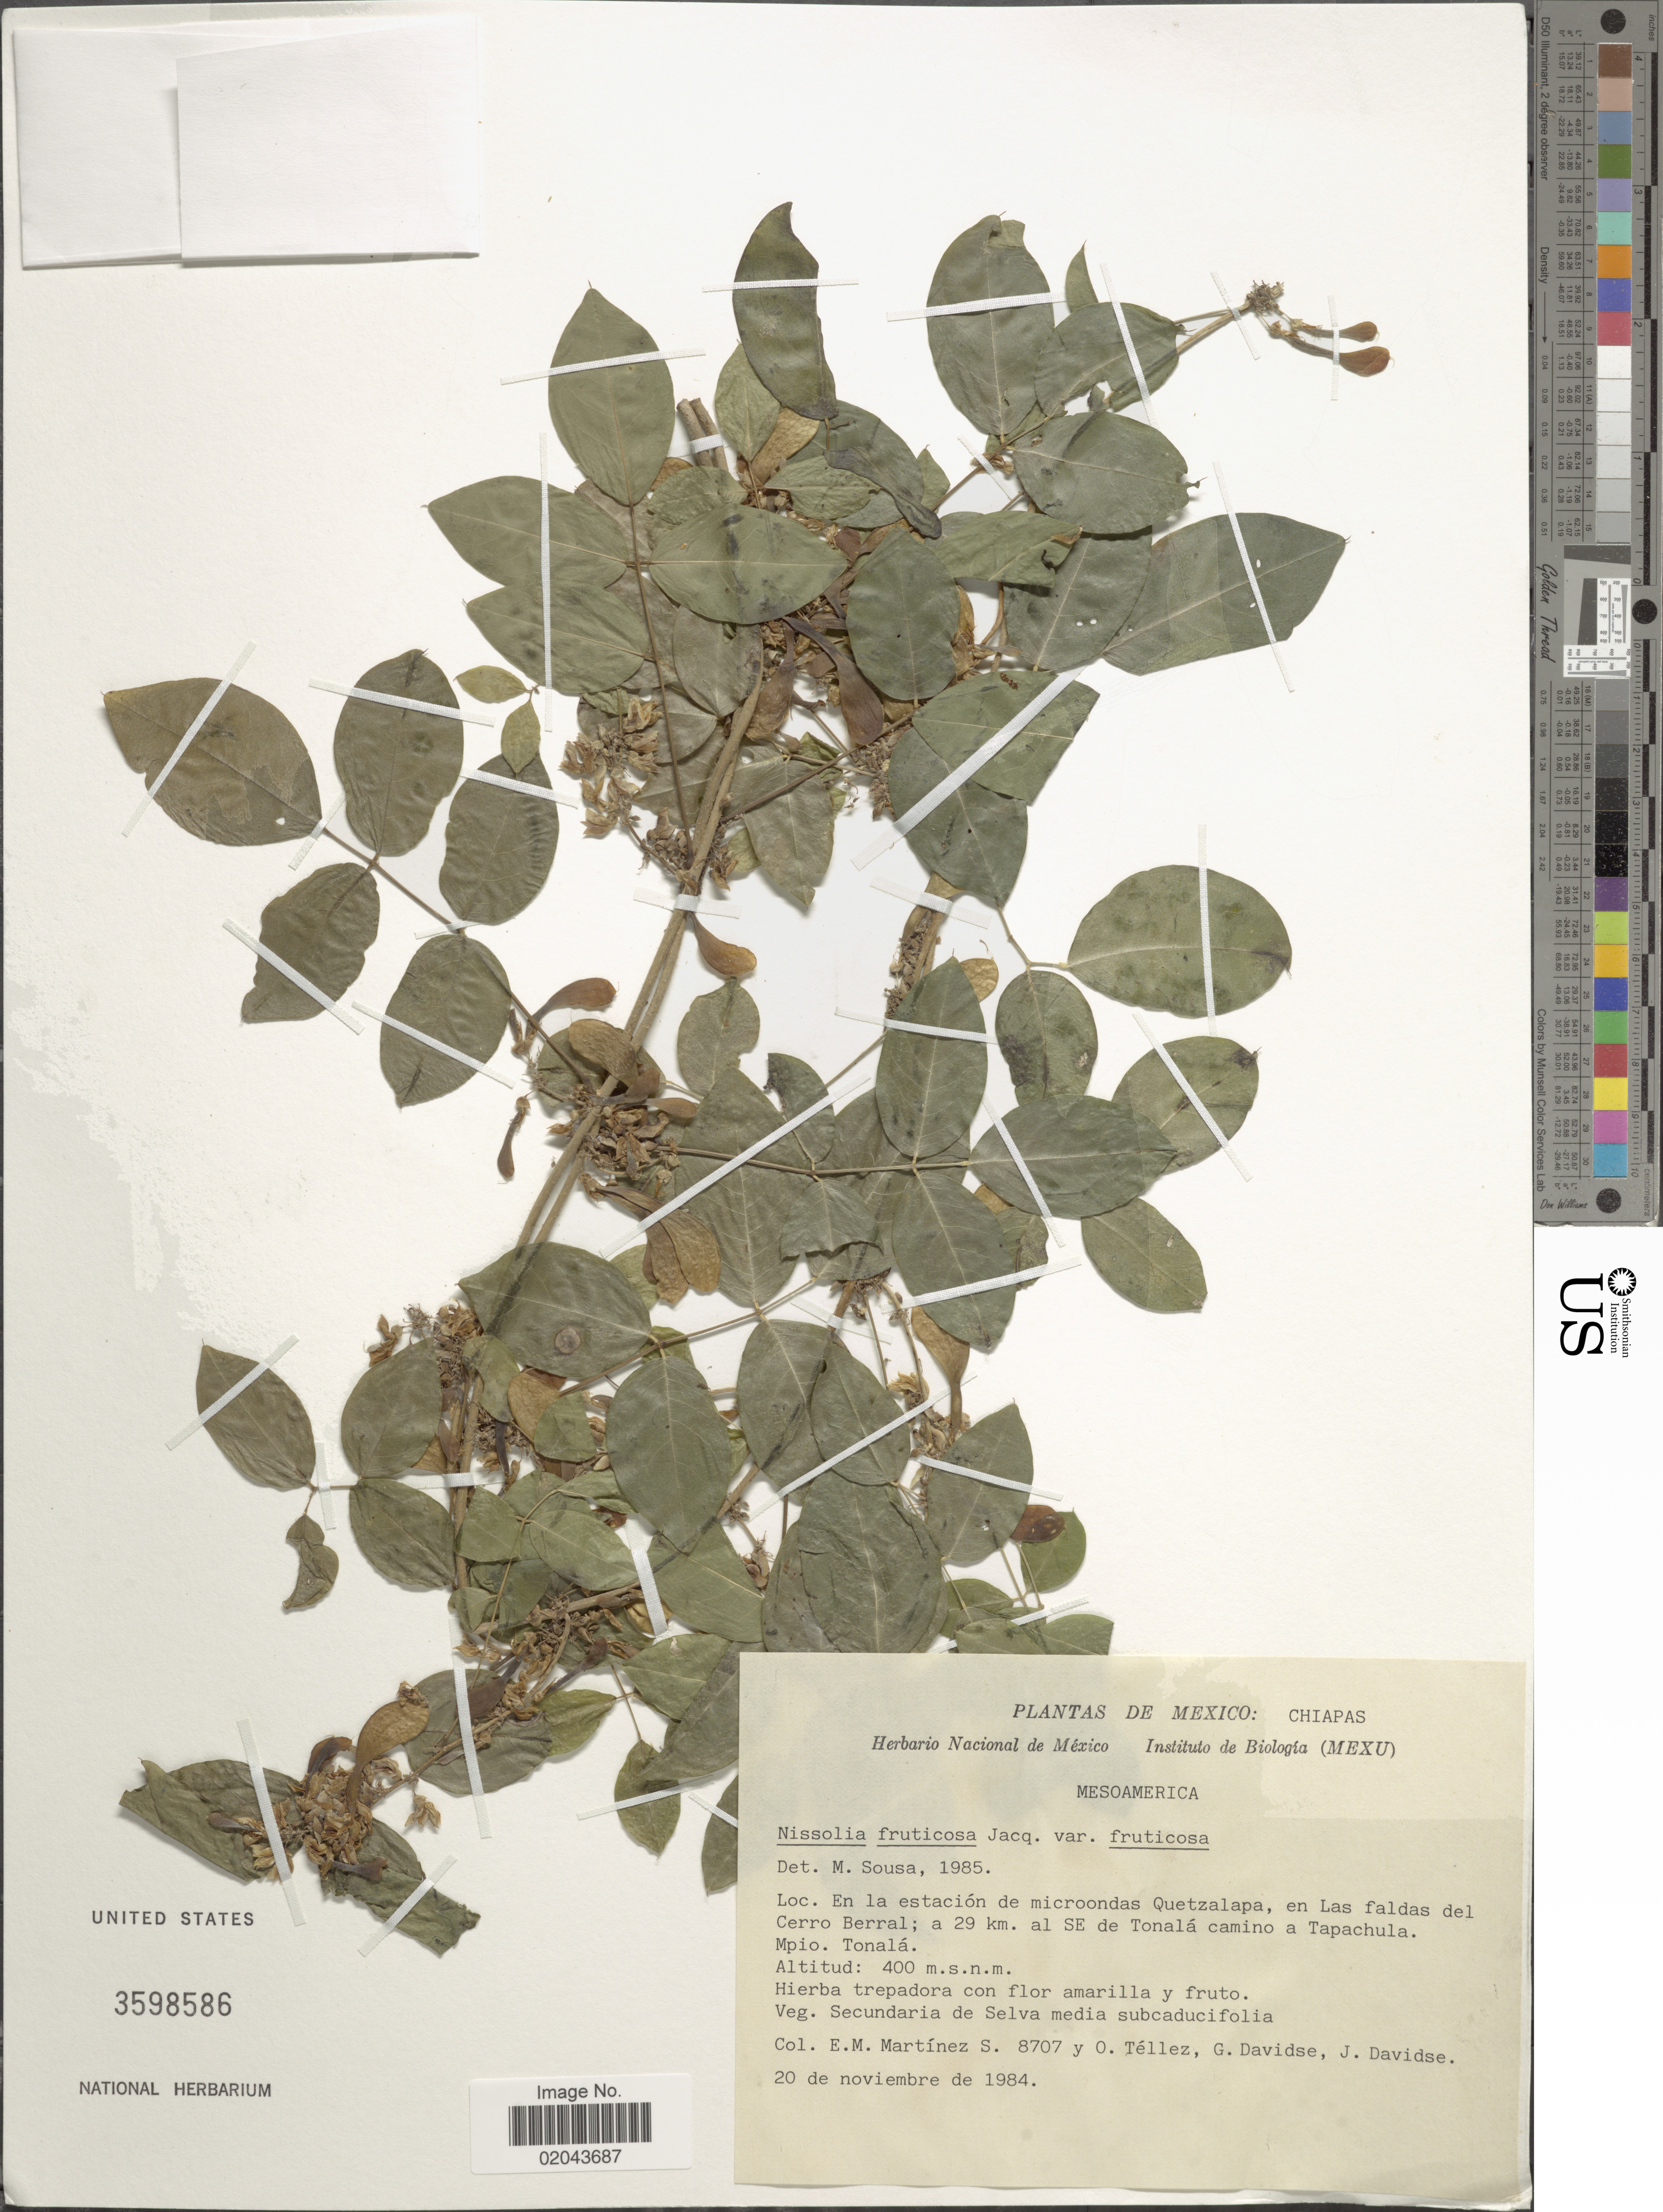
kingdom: Plantae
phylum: Tracheophyta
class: Magnoliopsida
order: Fabales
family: Fabaceae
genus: Nissolia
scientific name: Nissolia fruticosa var. fruticosa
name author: Jacq.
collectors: E. Martínez Soto, O. Tellez, G. Davidse & J. Davidse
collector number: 8707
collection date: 1984-11-20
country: Mexico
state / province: Chiapas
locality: En la estacion de microondas Quetzalapa, en las faldas del Cerro Berral; a 29 km. al SE de Tonala camino a Tapachula, Mpio. Tonala.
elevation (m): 400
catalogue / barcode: US 3598586